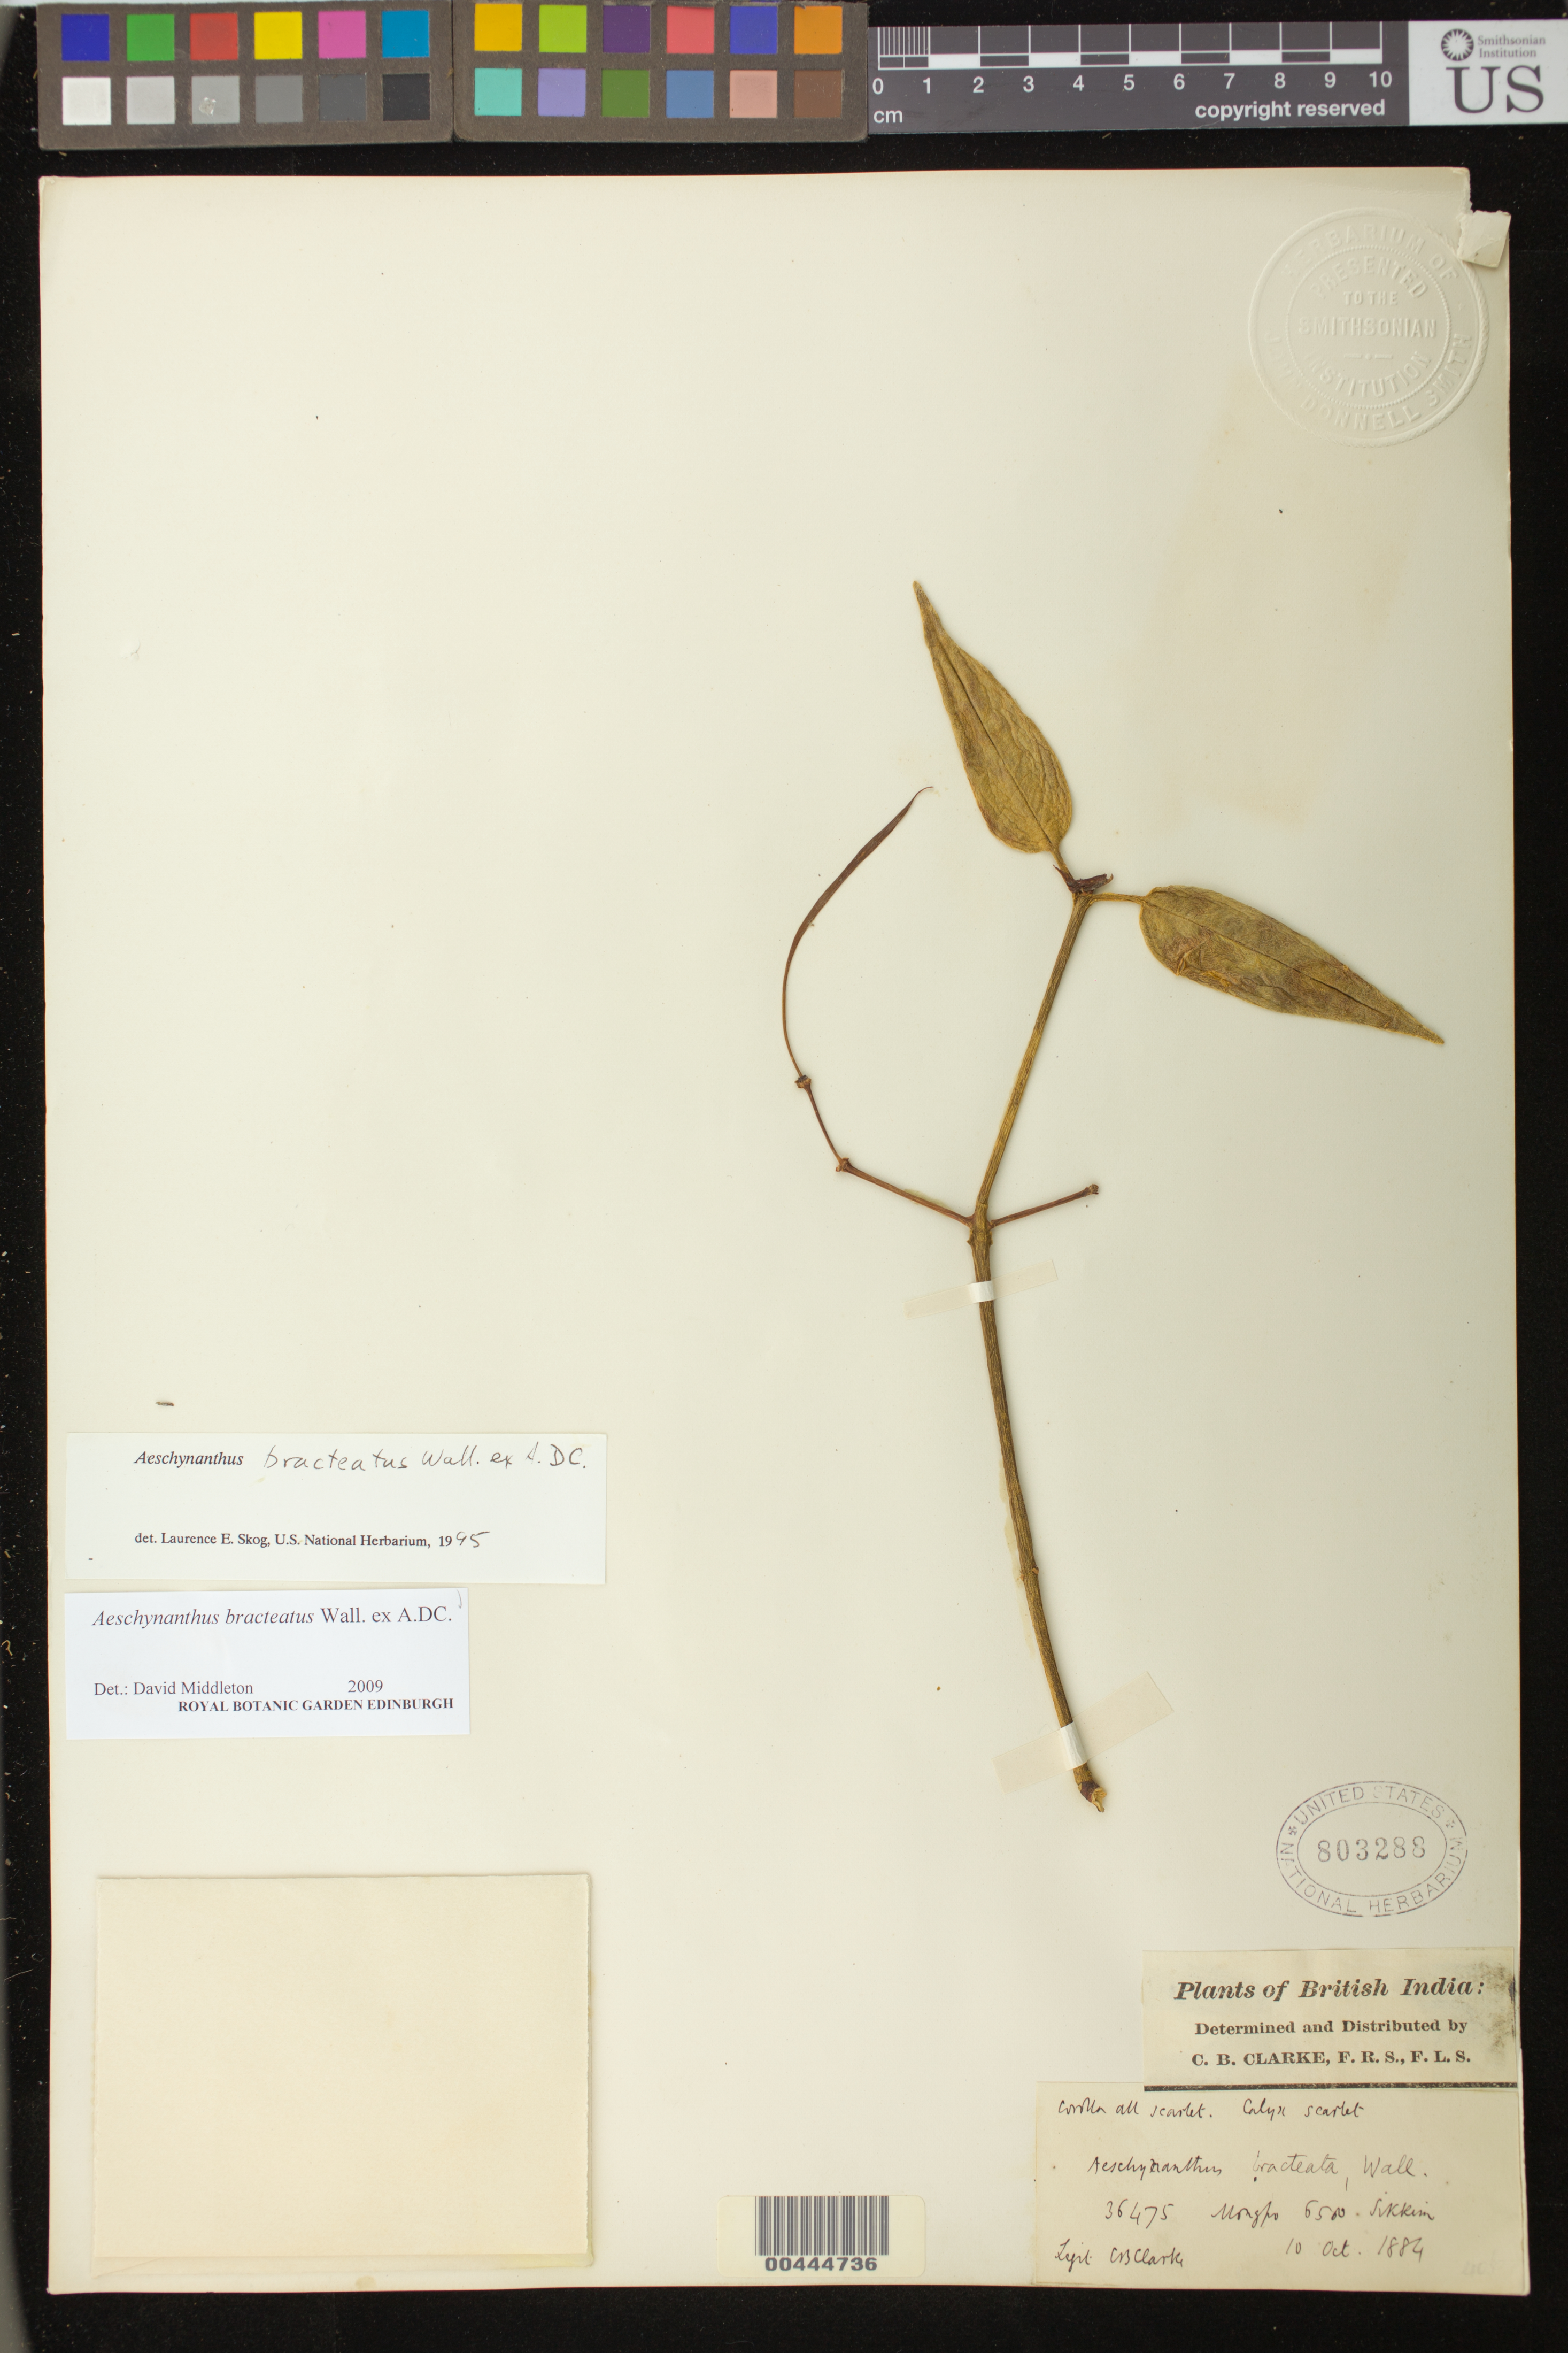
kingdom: Plantae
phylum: Tracheophyta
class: Magnoliopsida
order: Lamiales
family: Gesneriaceae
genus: Aeschynanthus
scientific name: Aeschynanthus bracteatus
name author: Wall. ex DC.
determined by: Middleton, D. J.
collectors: C. B. Clarke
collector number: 36475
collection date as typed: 10 Oct 1884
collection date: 1884-10-10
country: India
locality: Mongpo, Sikkim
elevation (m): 1981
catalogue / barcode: US 803288